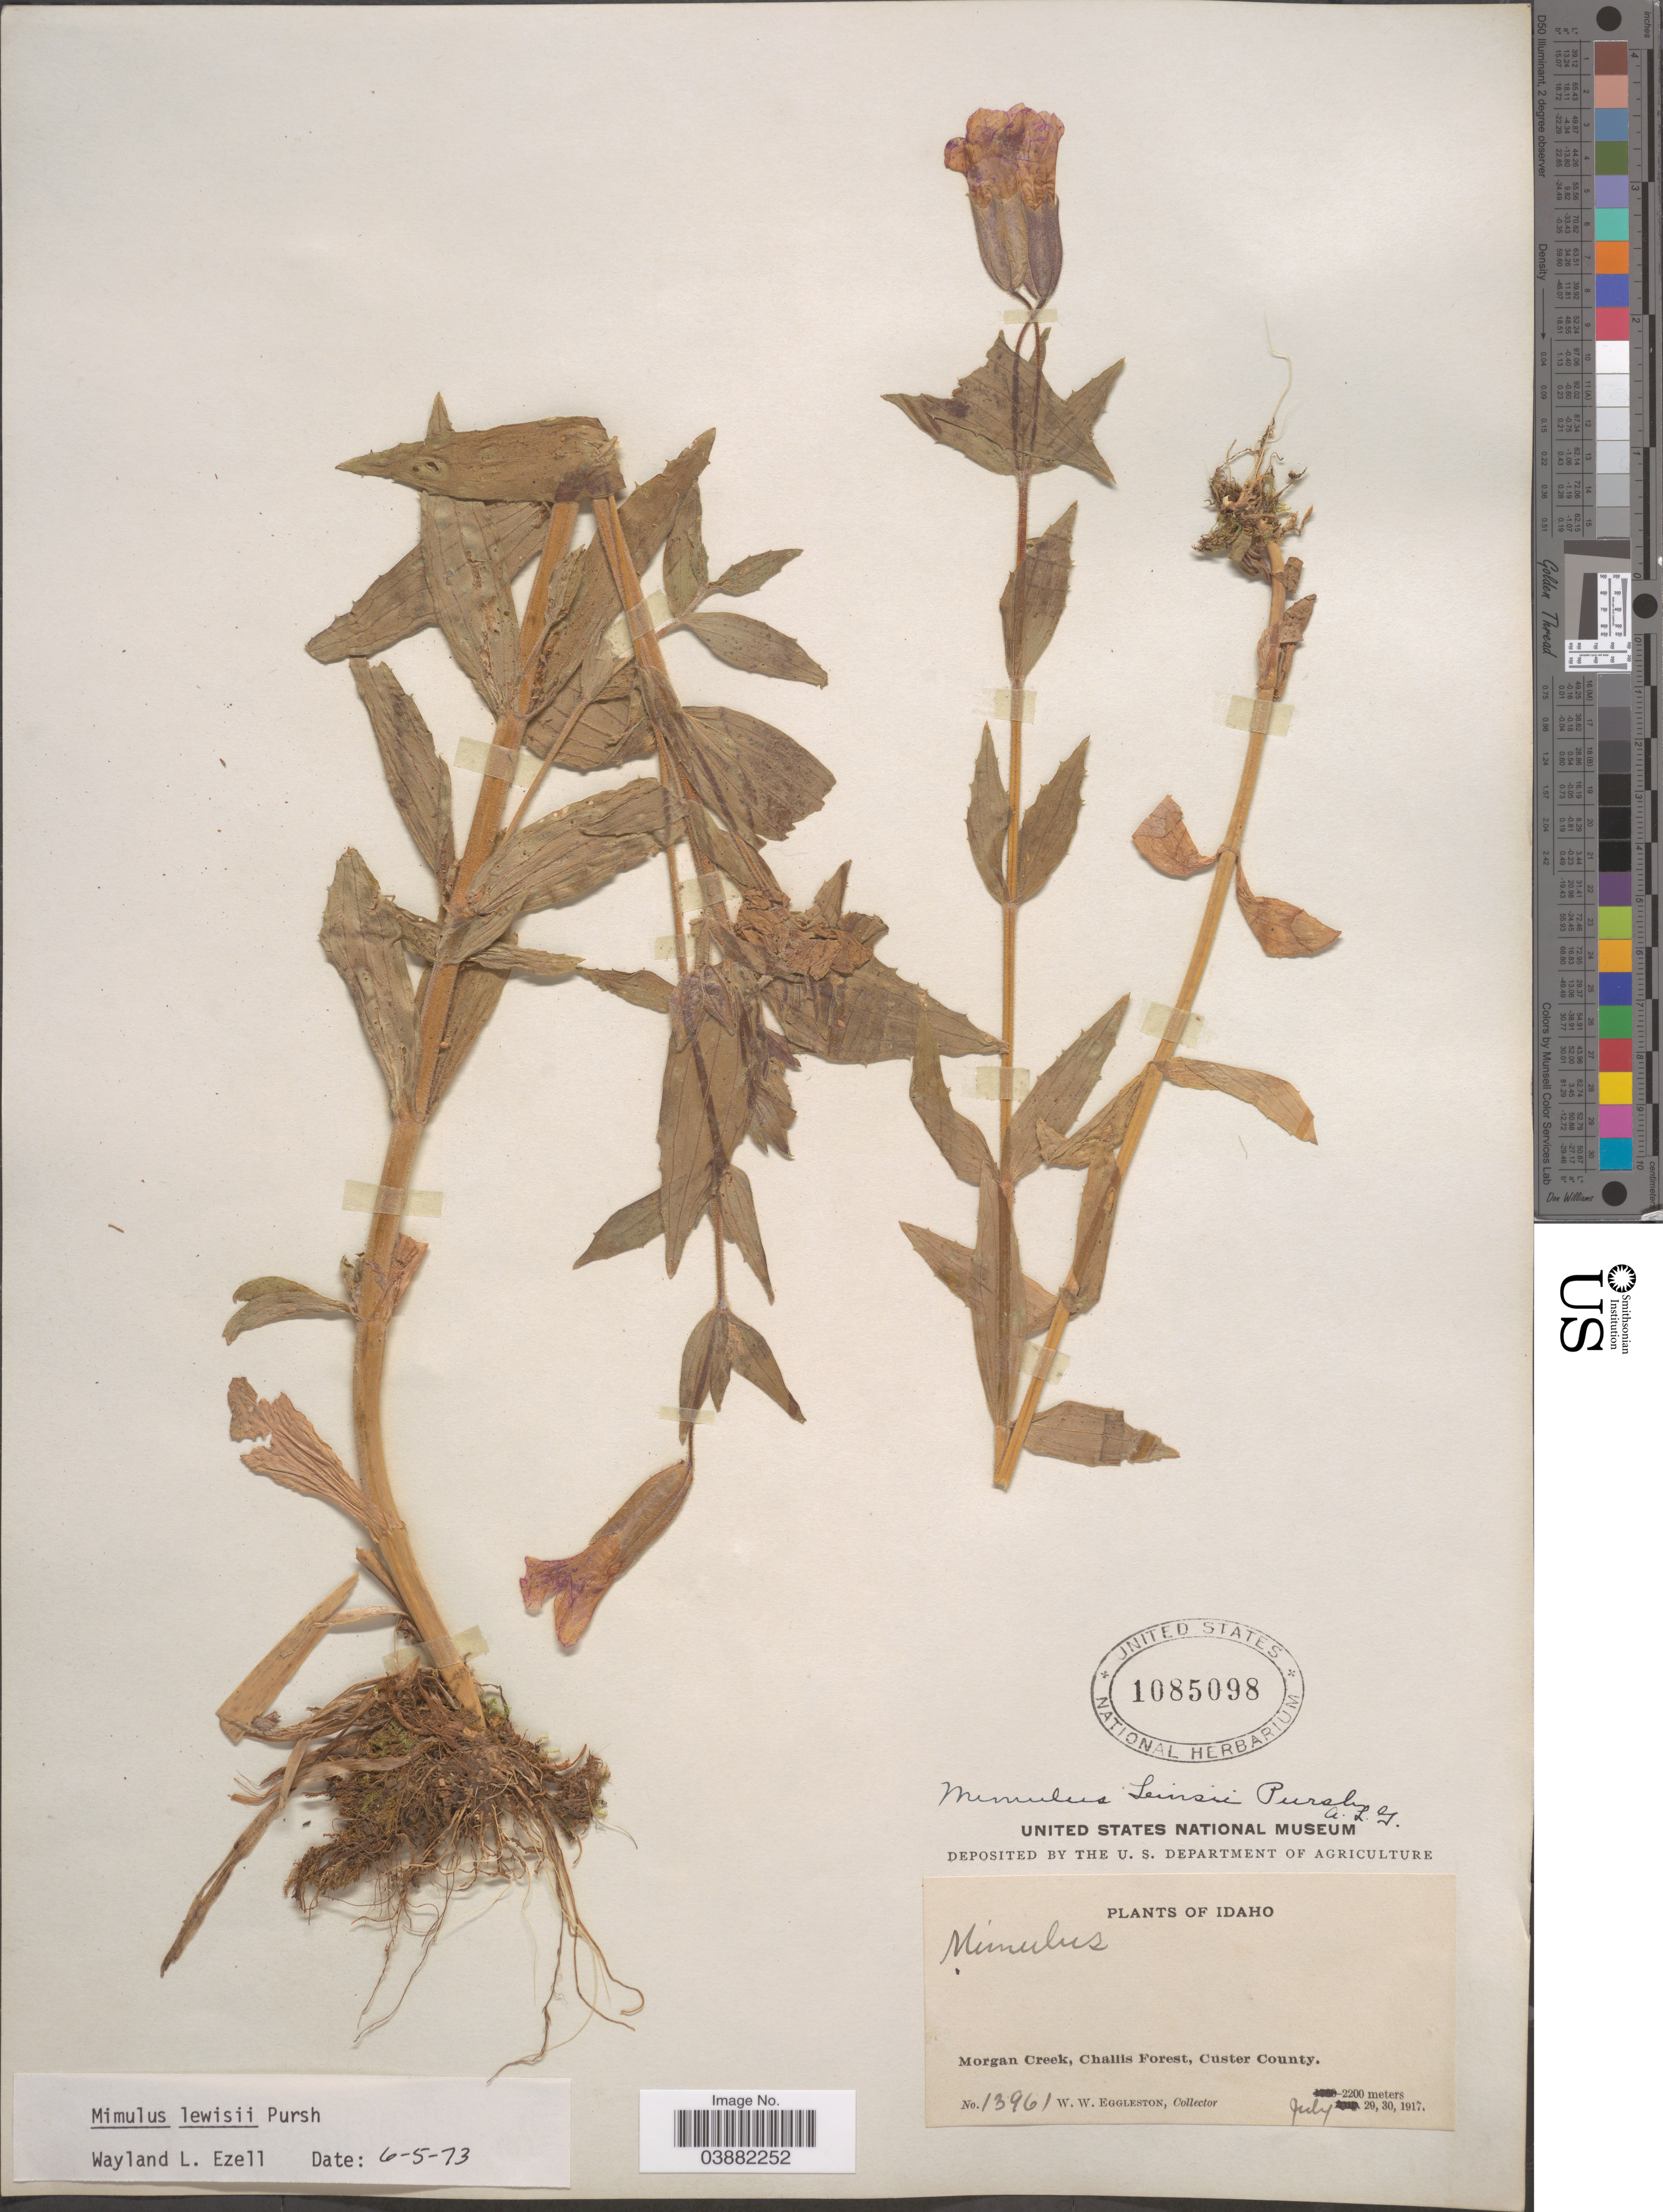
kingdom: Plantae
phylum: Tracheophyta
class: Magnoliopsida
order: Lamiales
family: Phrymaceae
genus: Mimulus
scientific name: Mimulus lewisii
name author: Pursh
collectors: W. W. Eggleston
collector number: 13961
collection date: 1917-07-29/1917-07-30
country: United States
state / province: Idaho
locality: Morgan Creek, Challis Forest, Custer County.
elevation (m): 2200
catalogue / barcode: US 1085098